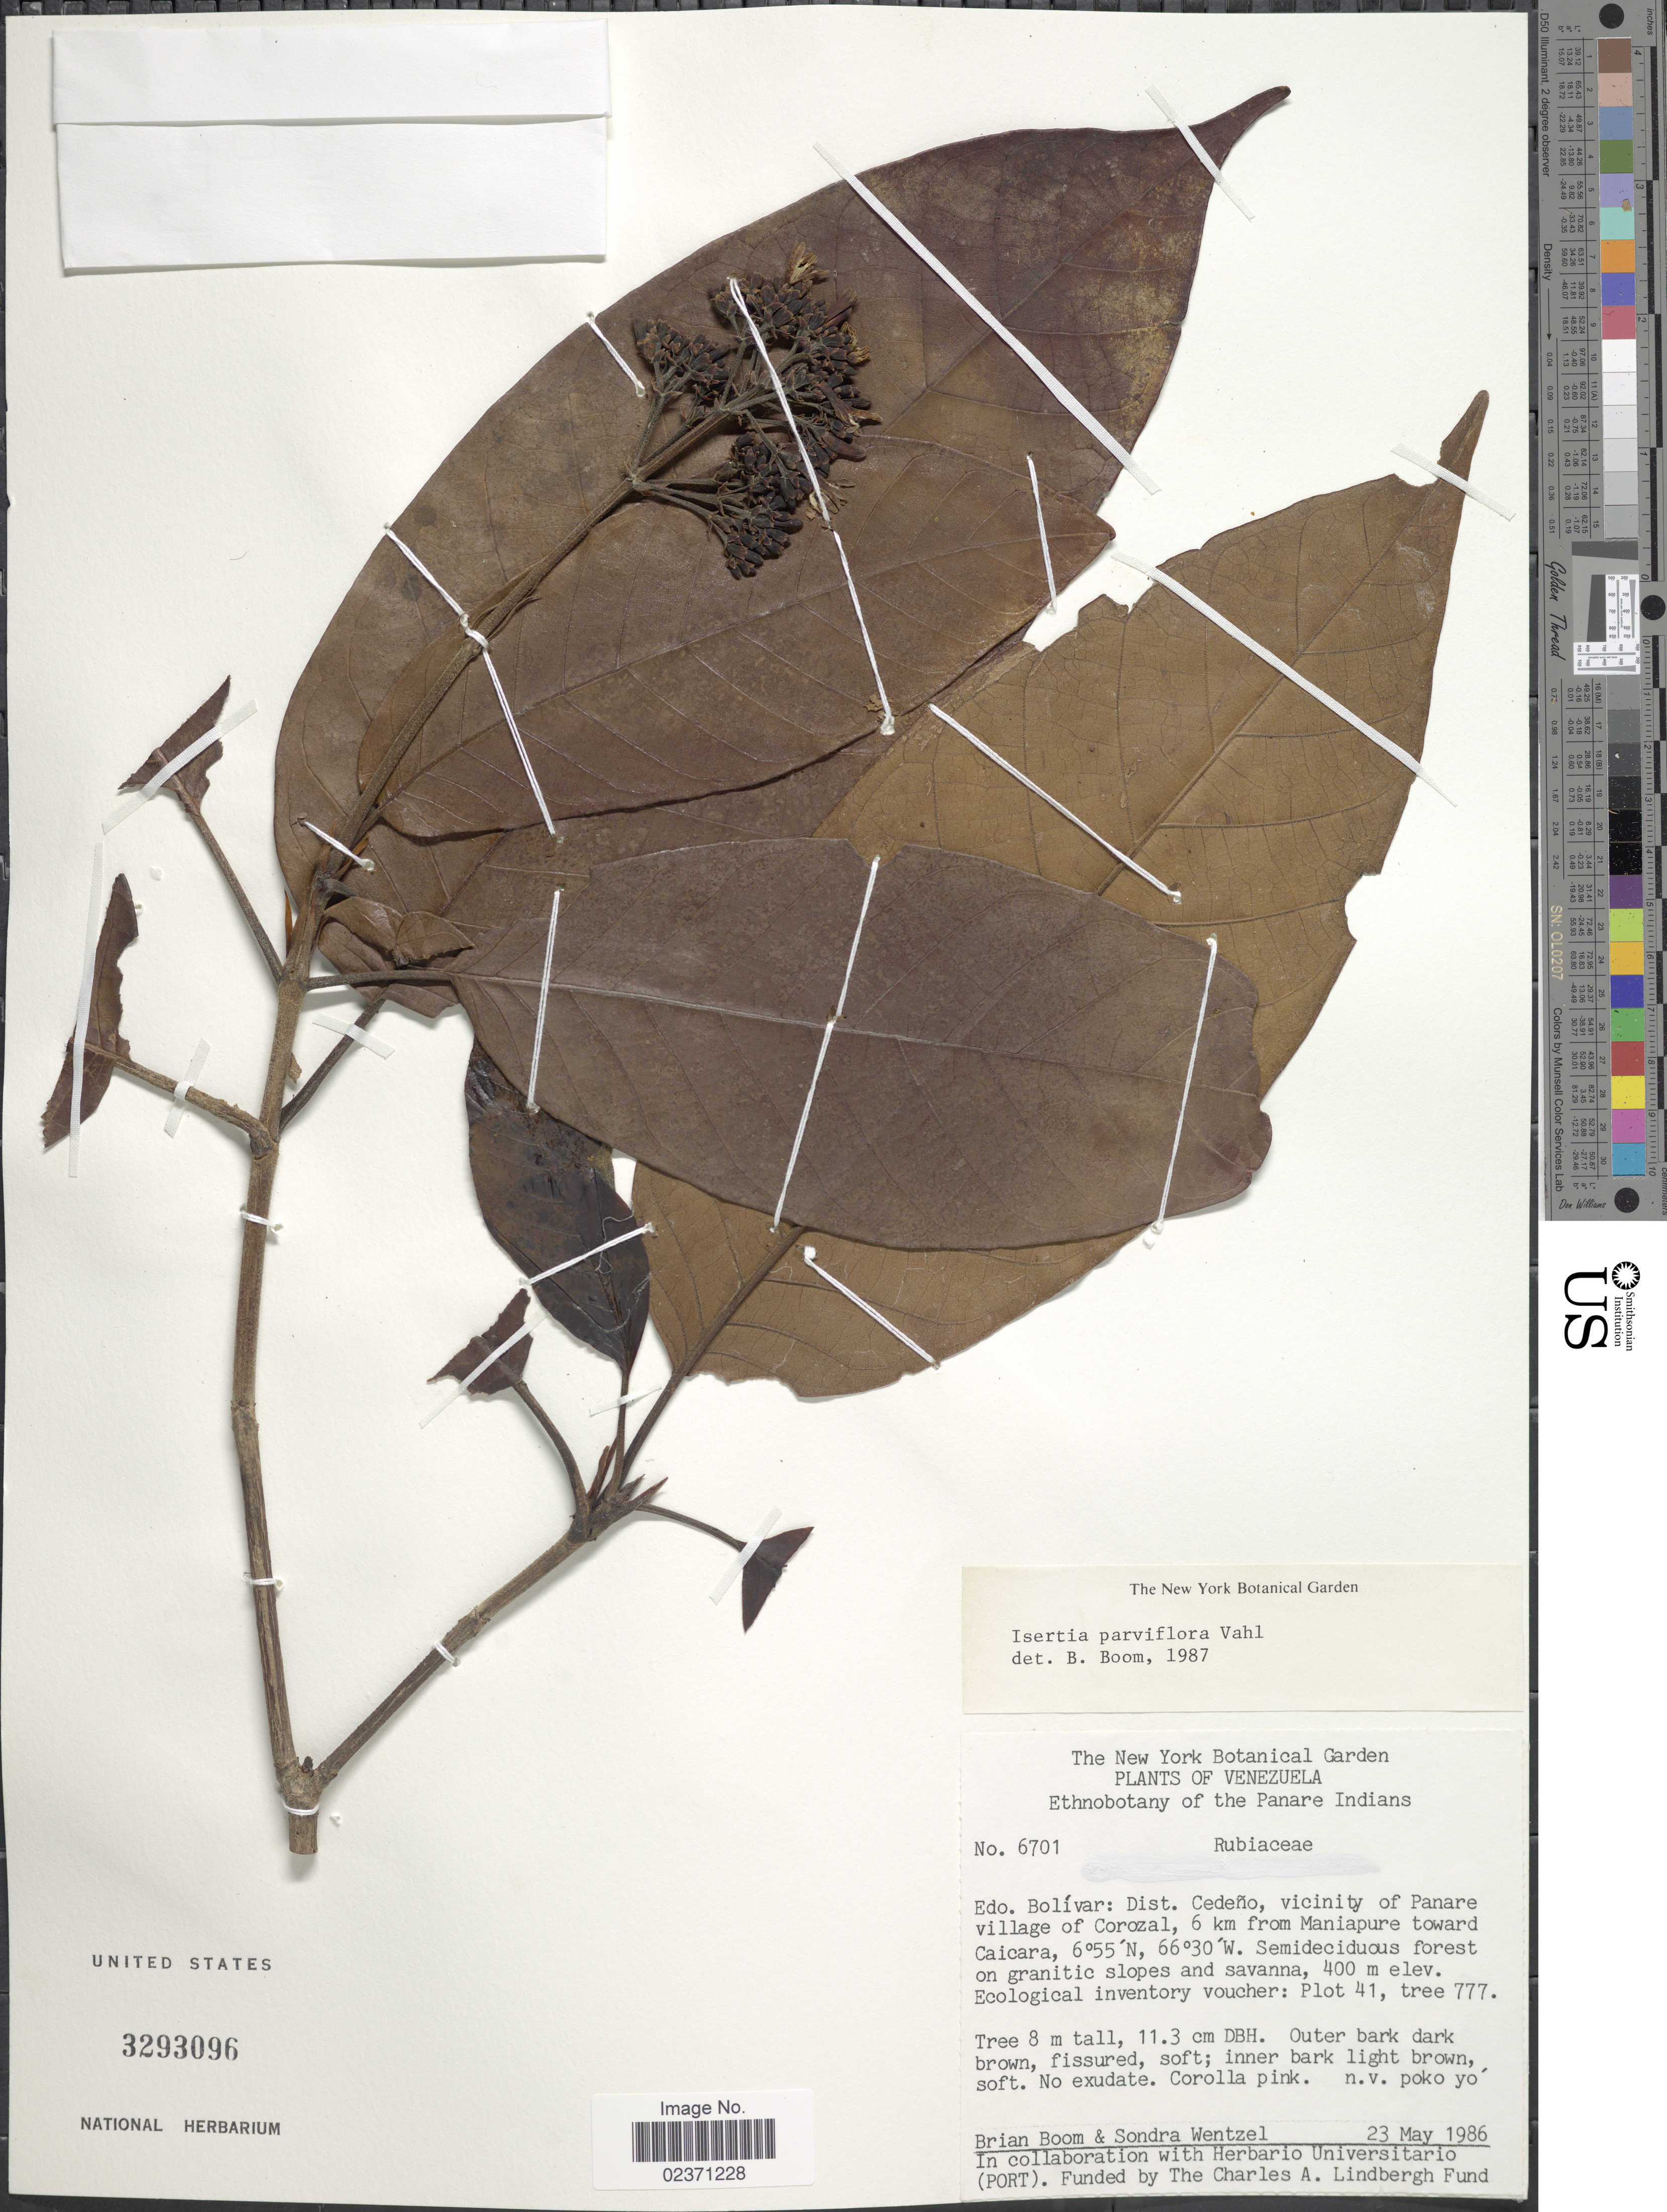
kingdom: Plantae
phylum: Tracheophyta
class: Magnoliopsida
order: Gentianales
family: Rubiaceae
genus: Isertia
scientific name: Isertia parviflora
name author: Vahl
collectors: B. M. Boom & S. Wentzel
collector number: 6701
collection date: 1986-05-23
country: Venezuela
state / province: Bolivar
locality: Edo. Bolivar: Dist. Cedeno, vicinity of Panare village of Corozal, 6 km from Maniapure toward Caicara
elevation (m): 400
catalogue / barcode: US 3293096